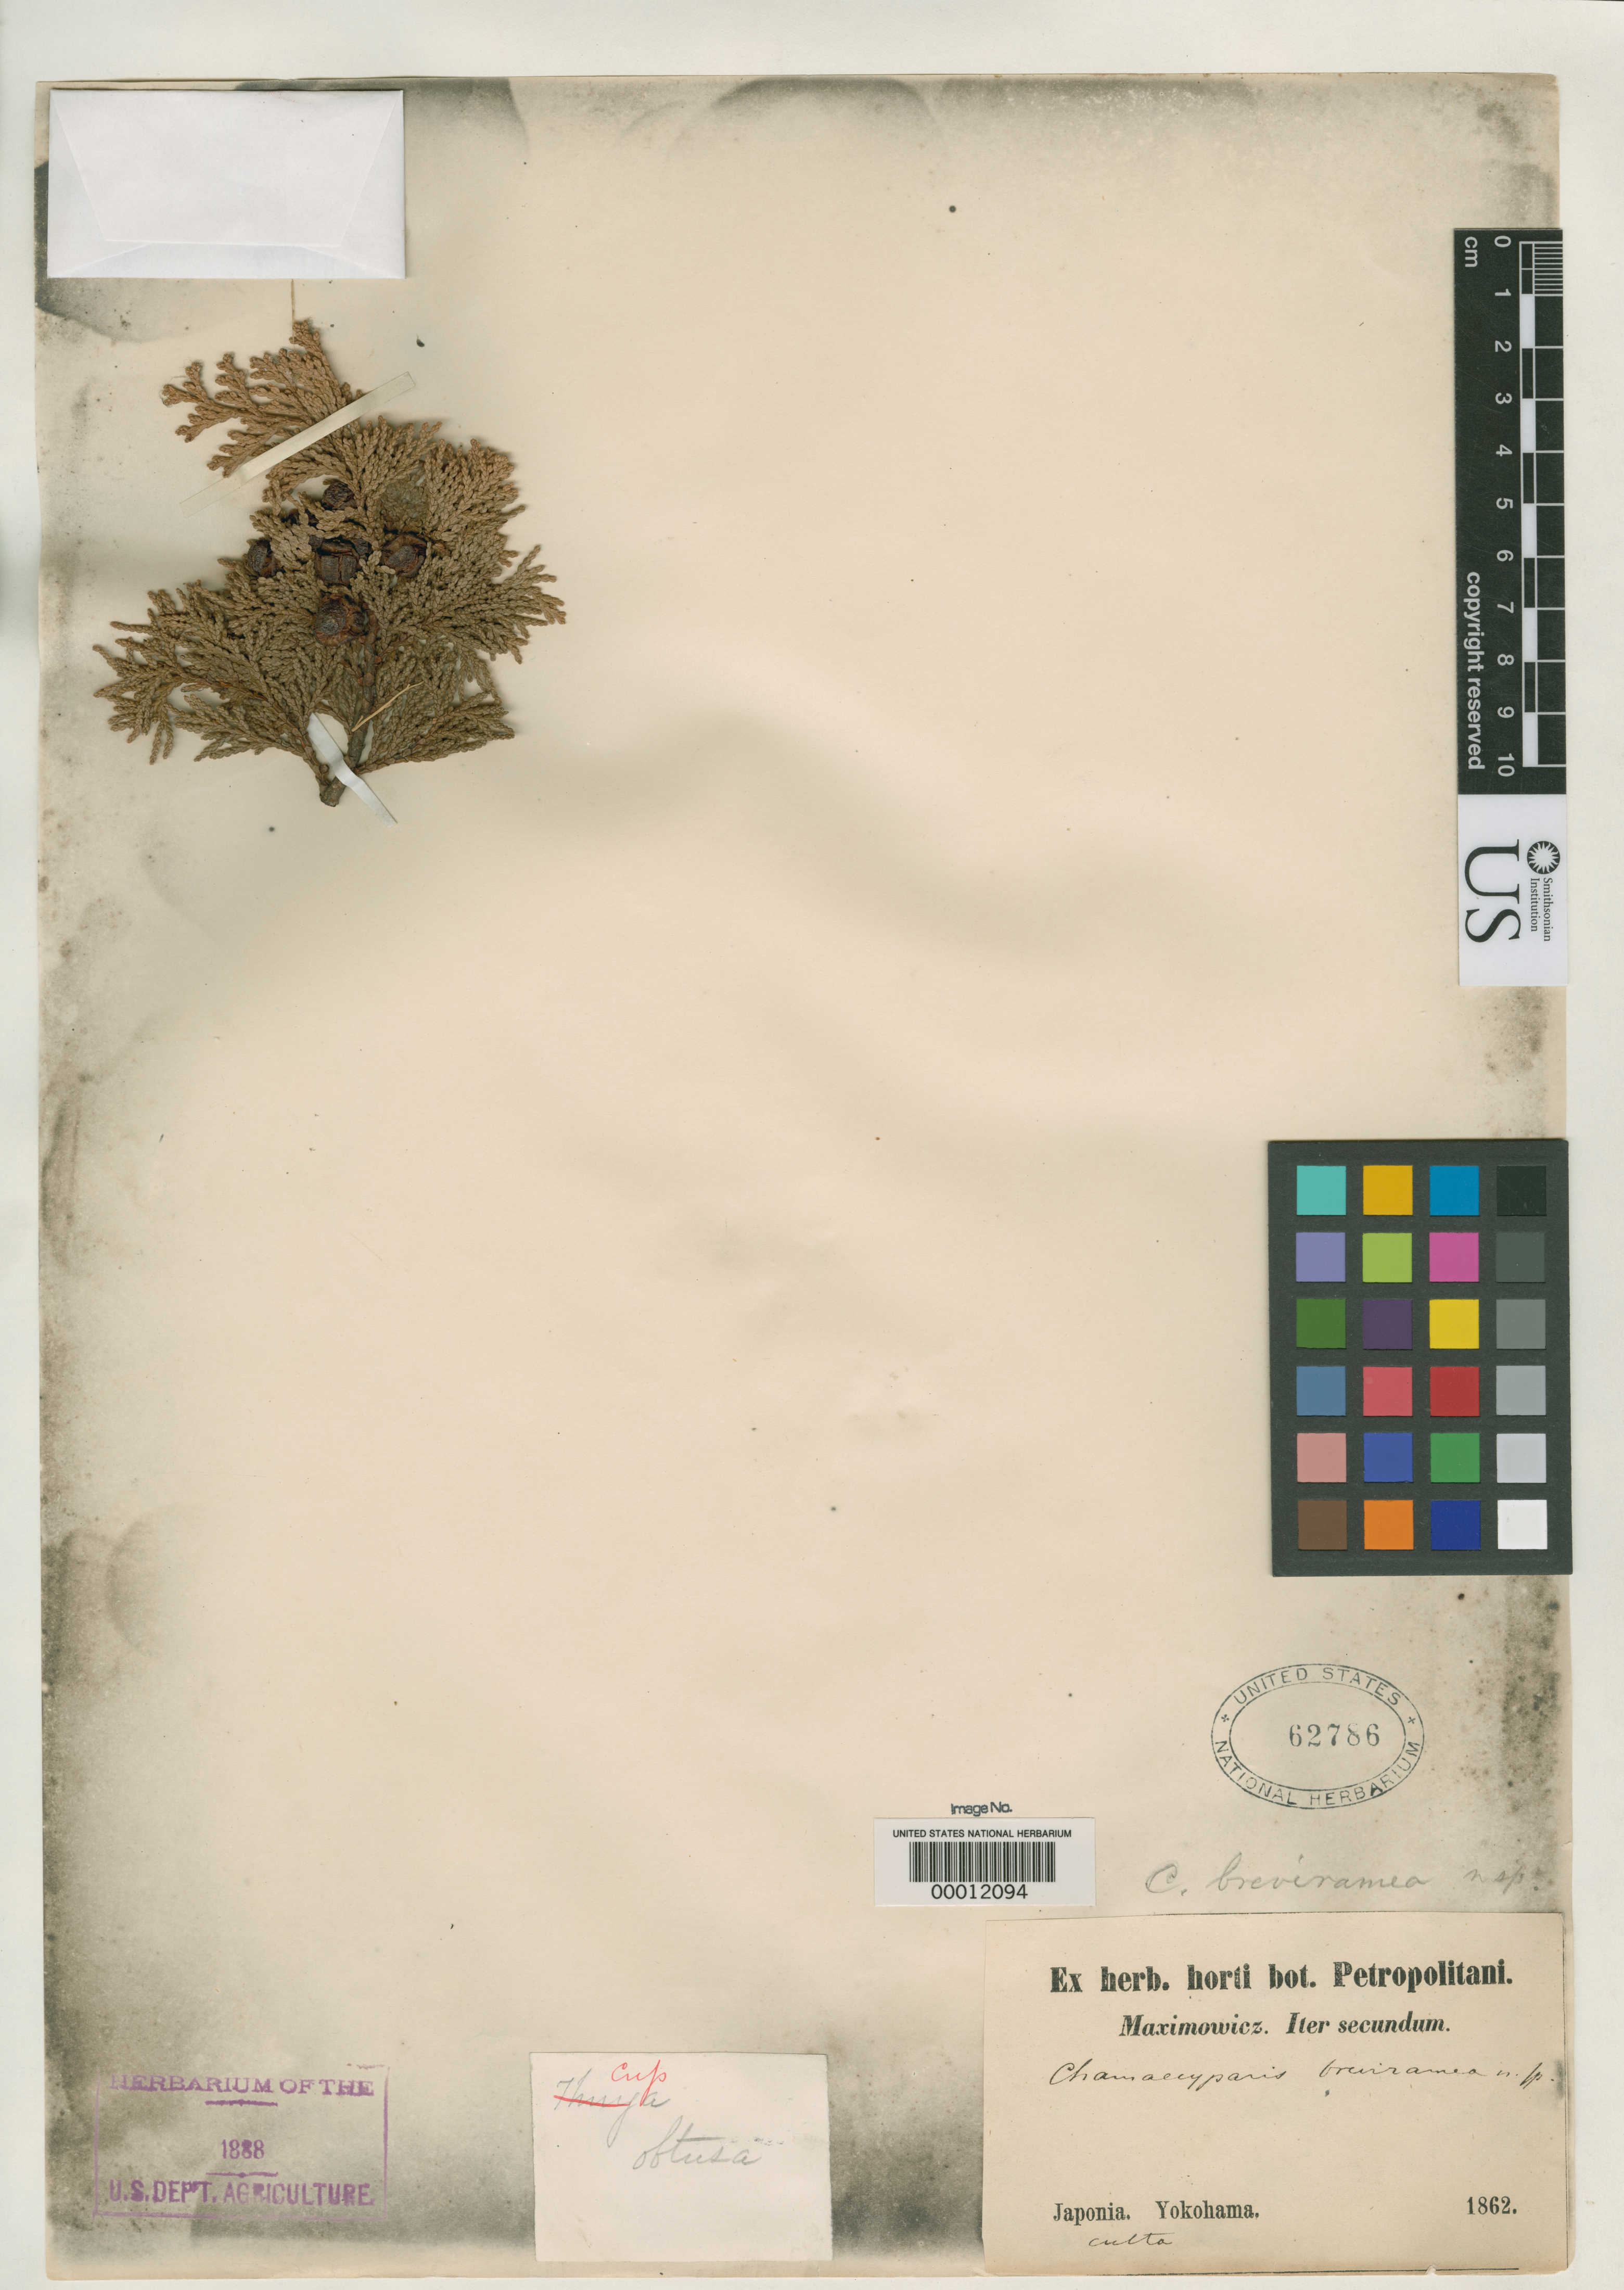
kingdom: Plantae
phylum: Tracheophyta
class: Pinopsida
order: Pinales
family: Cupressaceae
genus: Chamaecyparis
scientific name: Chamaecyparis breviramea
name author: Maxim.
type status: Type Collection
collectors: C. J. Maximowicz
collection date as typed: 1862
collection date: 1862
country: Japan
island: Honshu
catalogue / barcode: US 62786